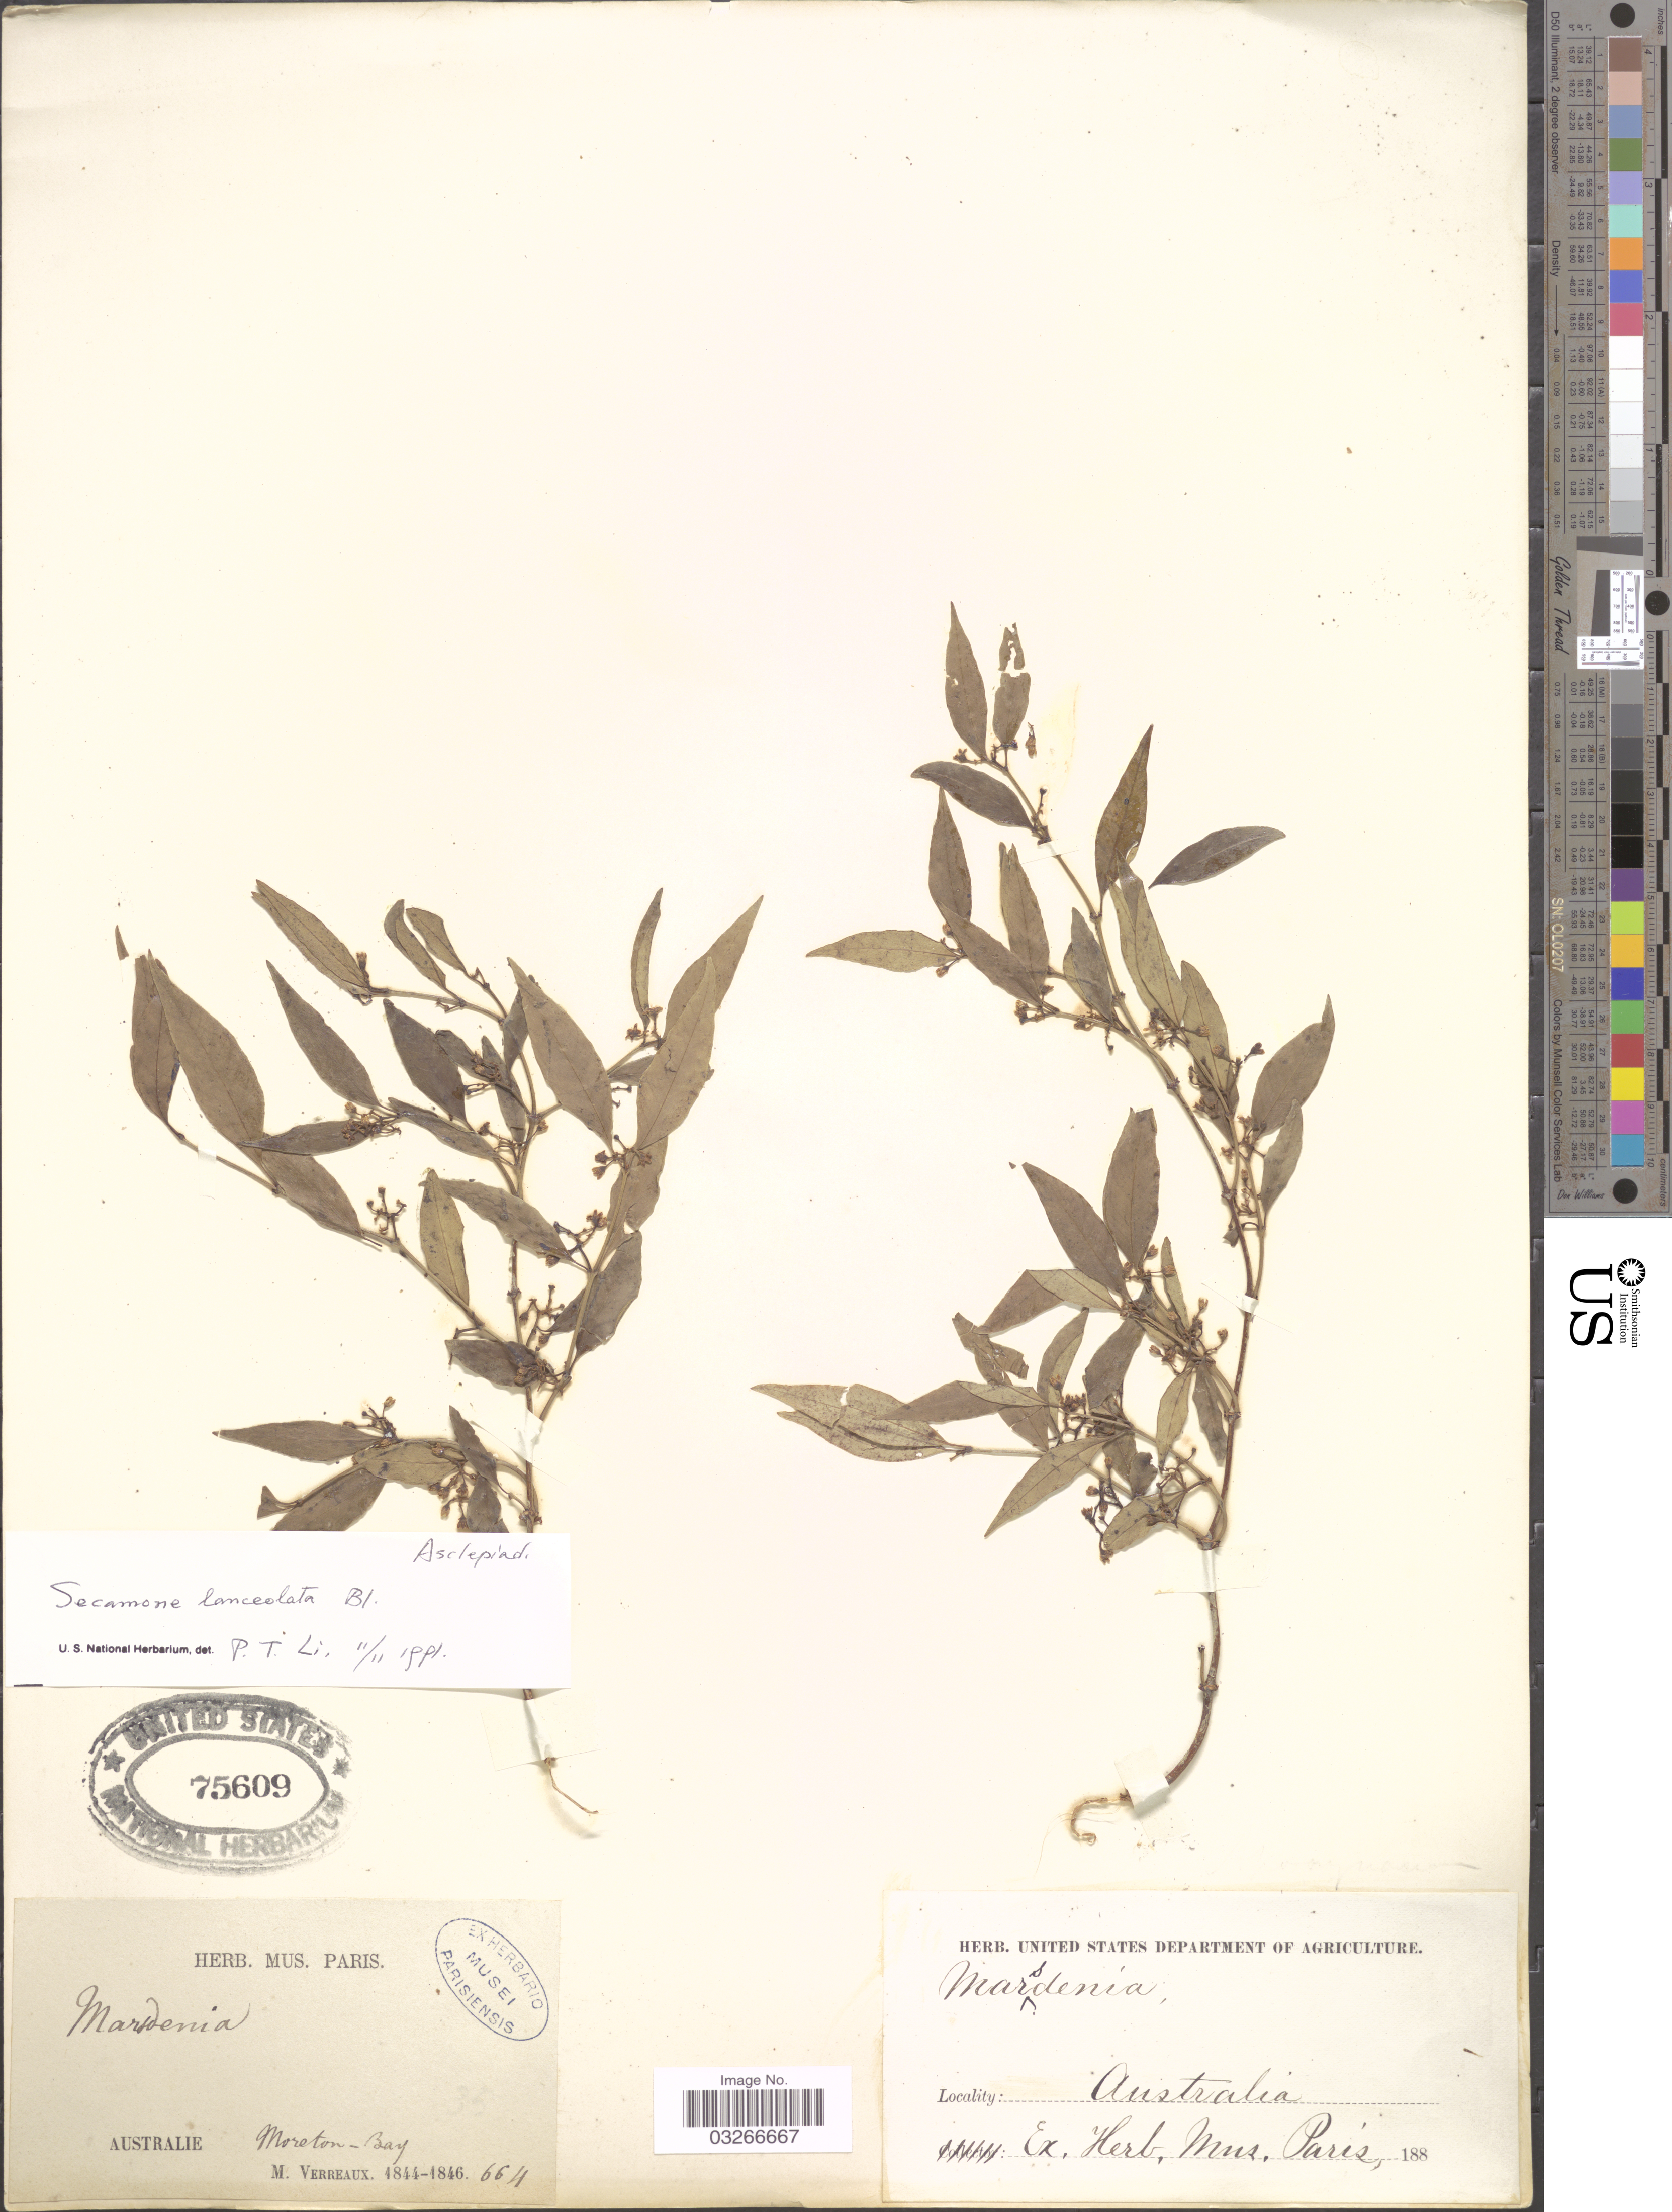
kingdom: Plantae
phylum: Tracheophyta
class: Magnoliopsida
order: Gentianales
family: Apocynaceae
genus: Secamone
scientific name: Secamone elliptica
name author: R. Br.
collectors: M. Verreaux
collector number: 664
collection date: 1844/1846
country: Australia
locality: Moreton-Bay.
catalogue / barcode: US 75609